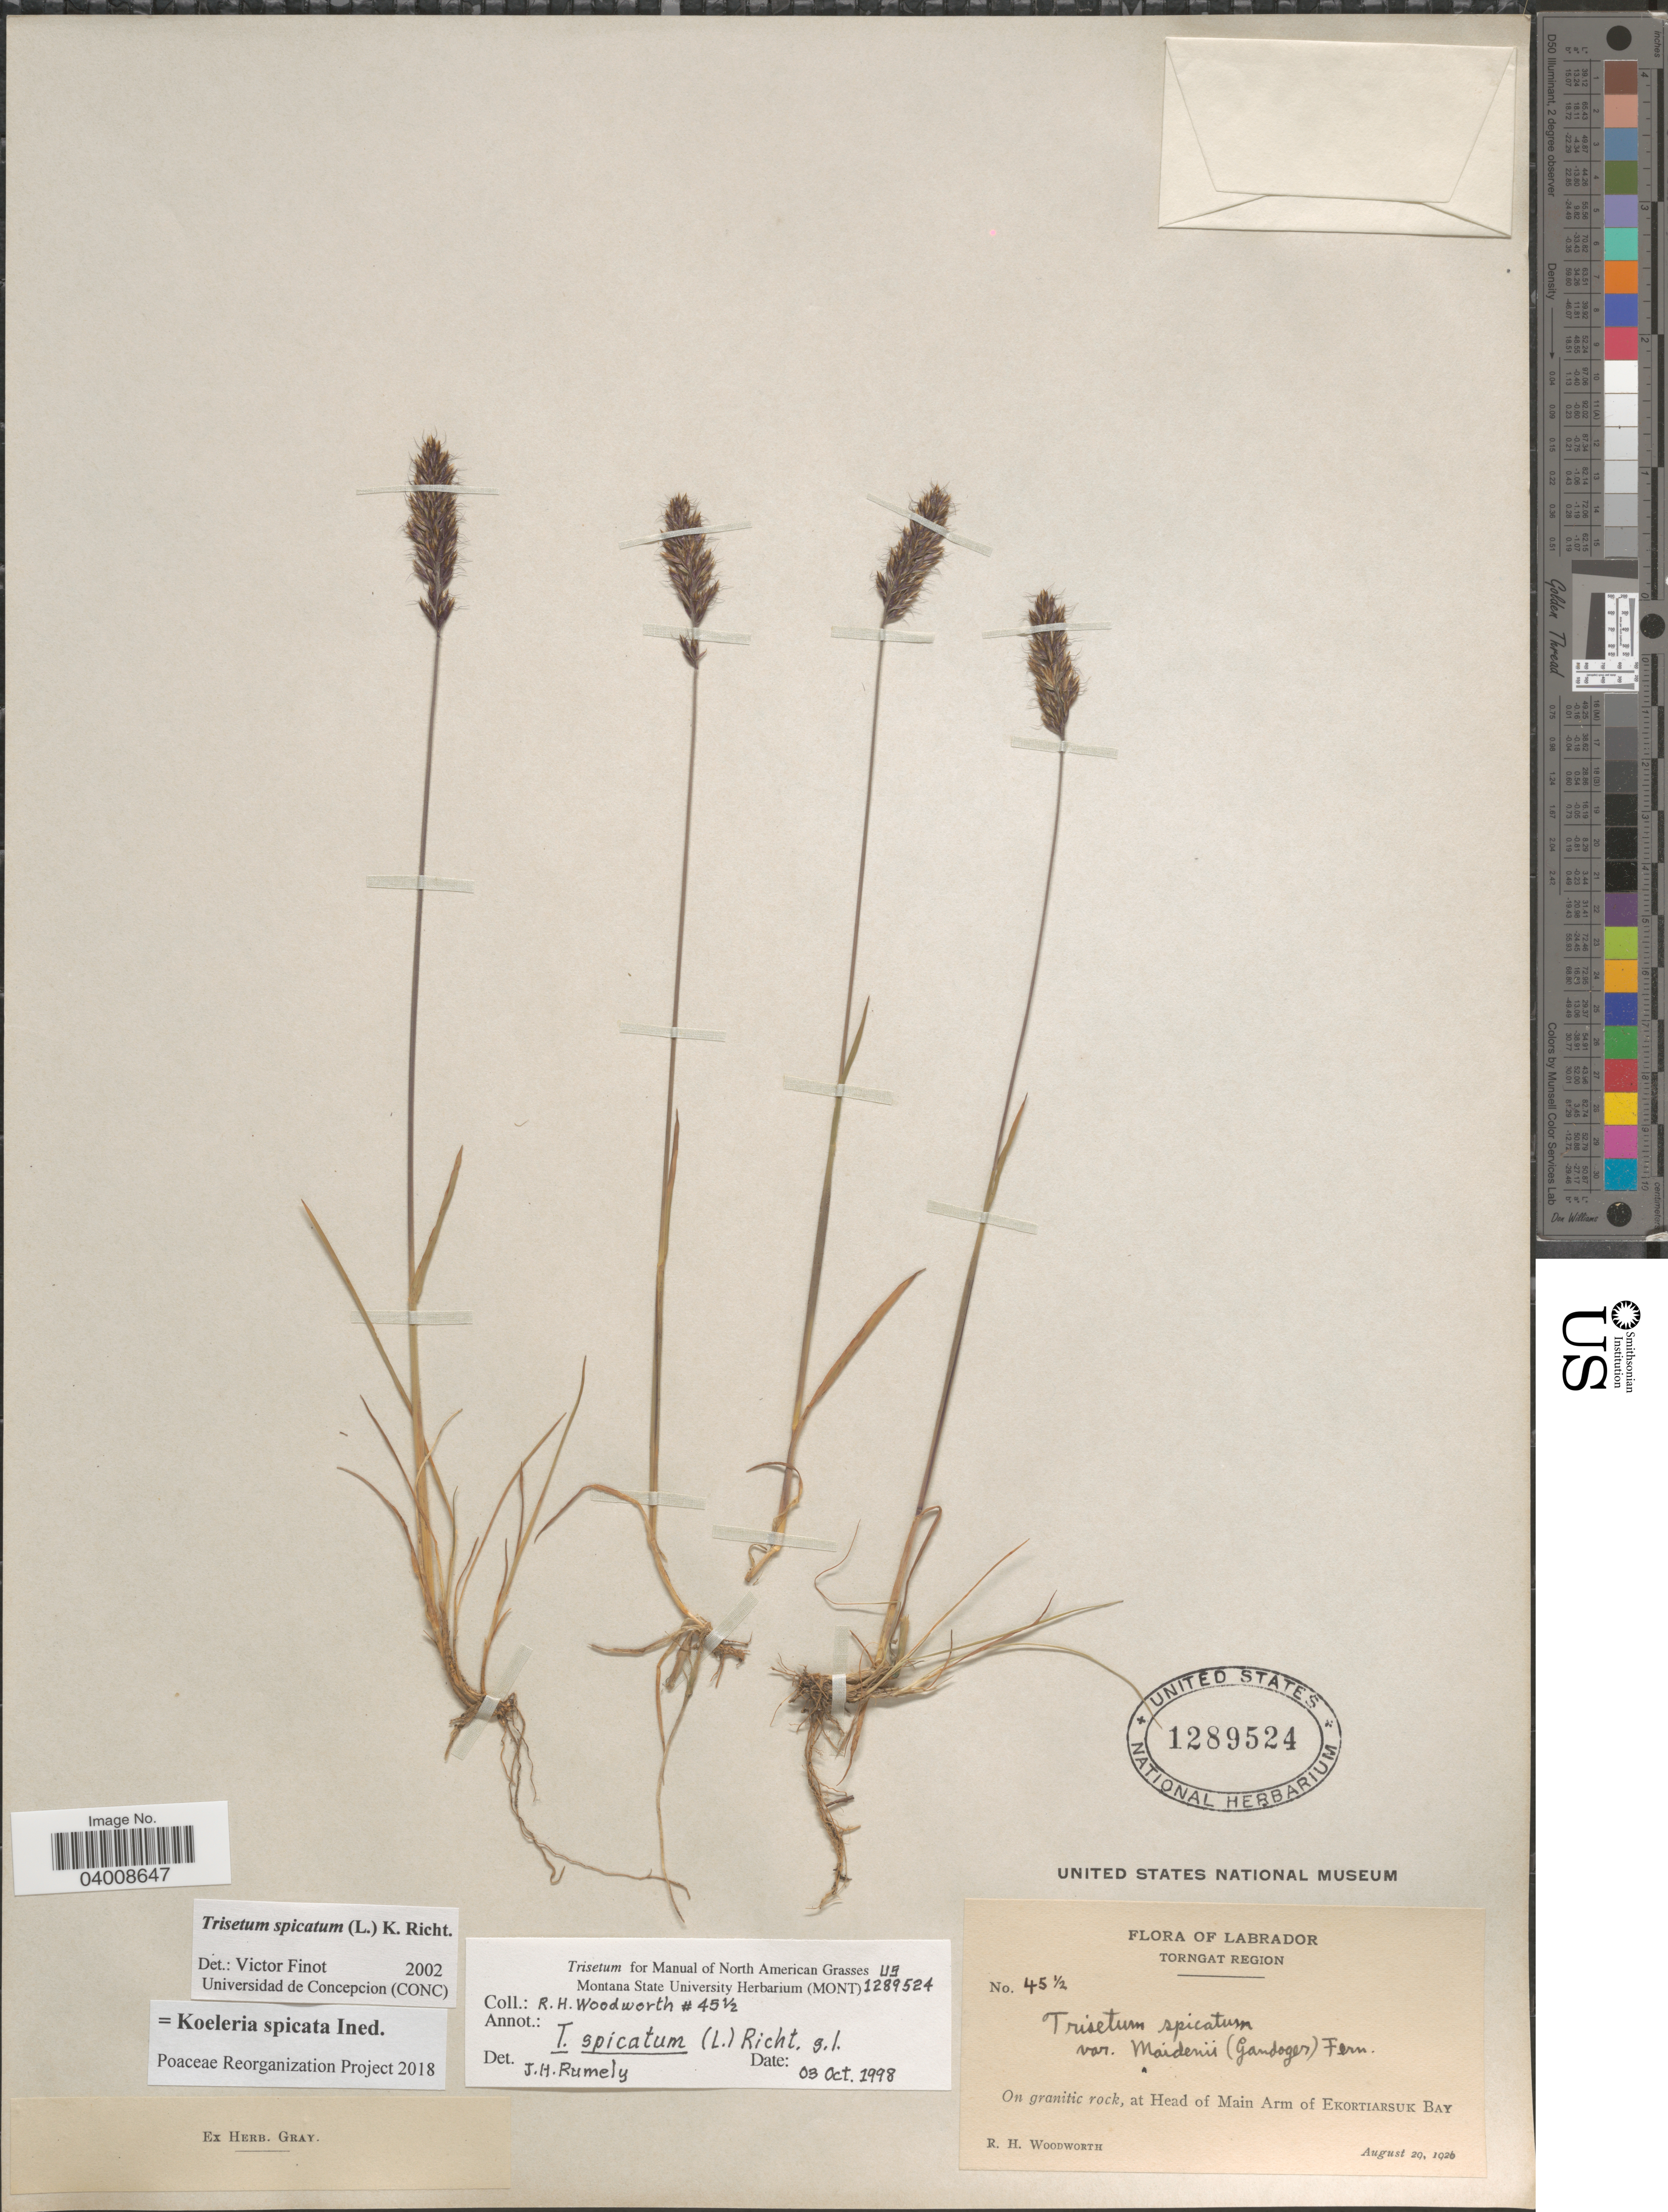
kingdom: Plantae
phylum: Tracheophyta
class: Liliopsida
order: Poales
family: Poaceae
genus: Koeleria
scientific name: Koeleria spicata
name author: (L.) Barberá et al.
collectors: R. Woodworth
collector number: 45½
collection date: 1926-08-29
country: Canada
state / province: Newfoundland and Labrador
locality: Labrador. Torngat Region. On granitic rock, at Head of Main Arm of Ekortiarsuk Bay.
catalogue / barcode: US 1289524